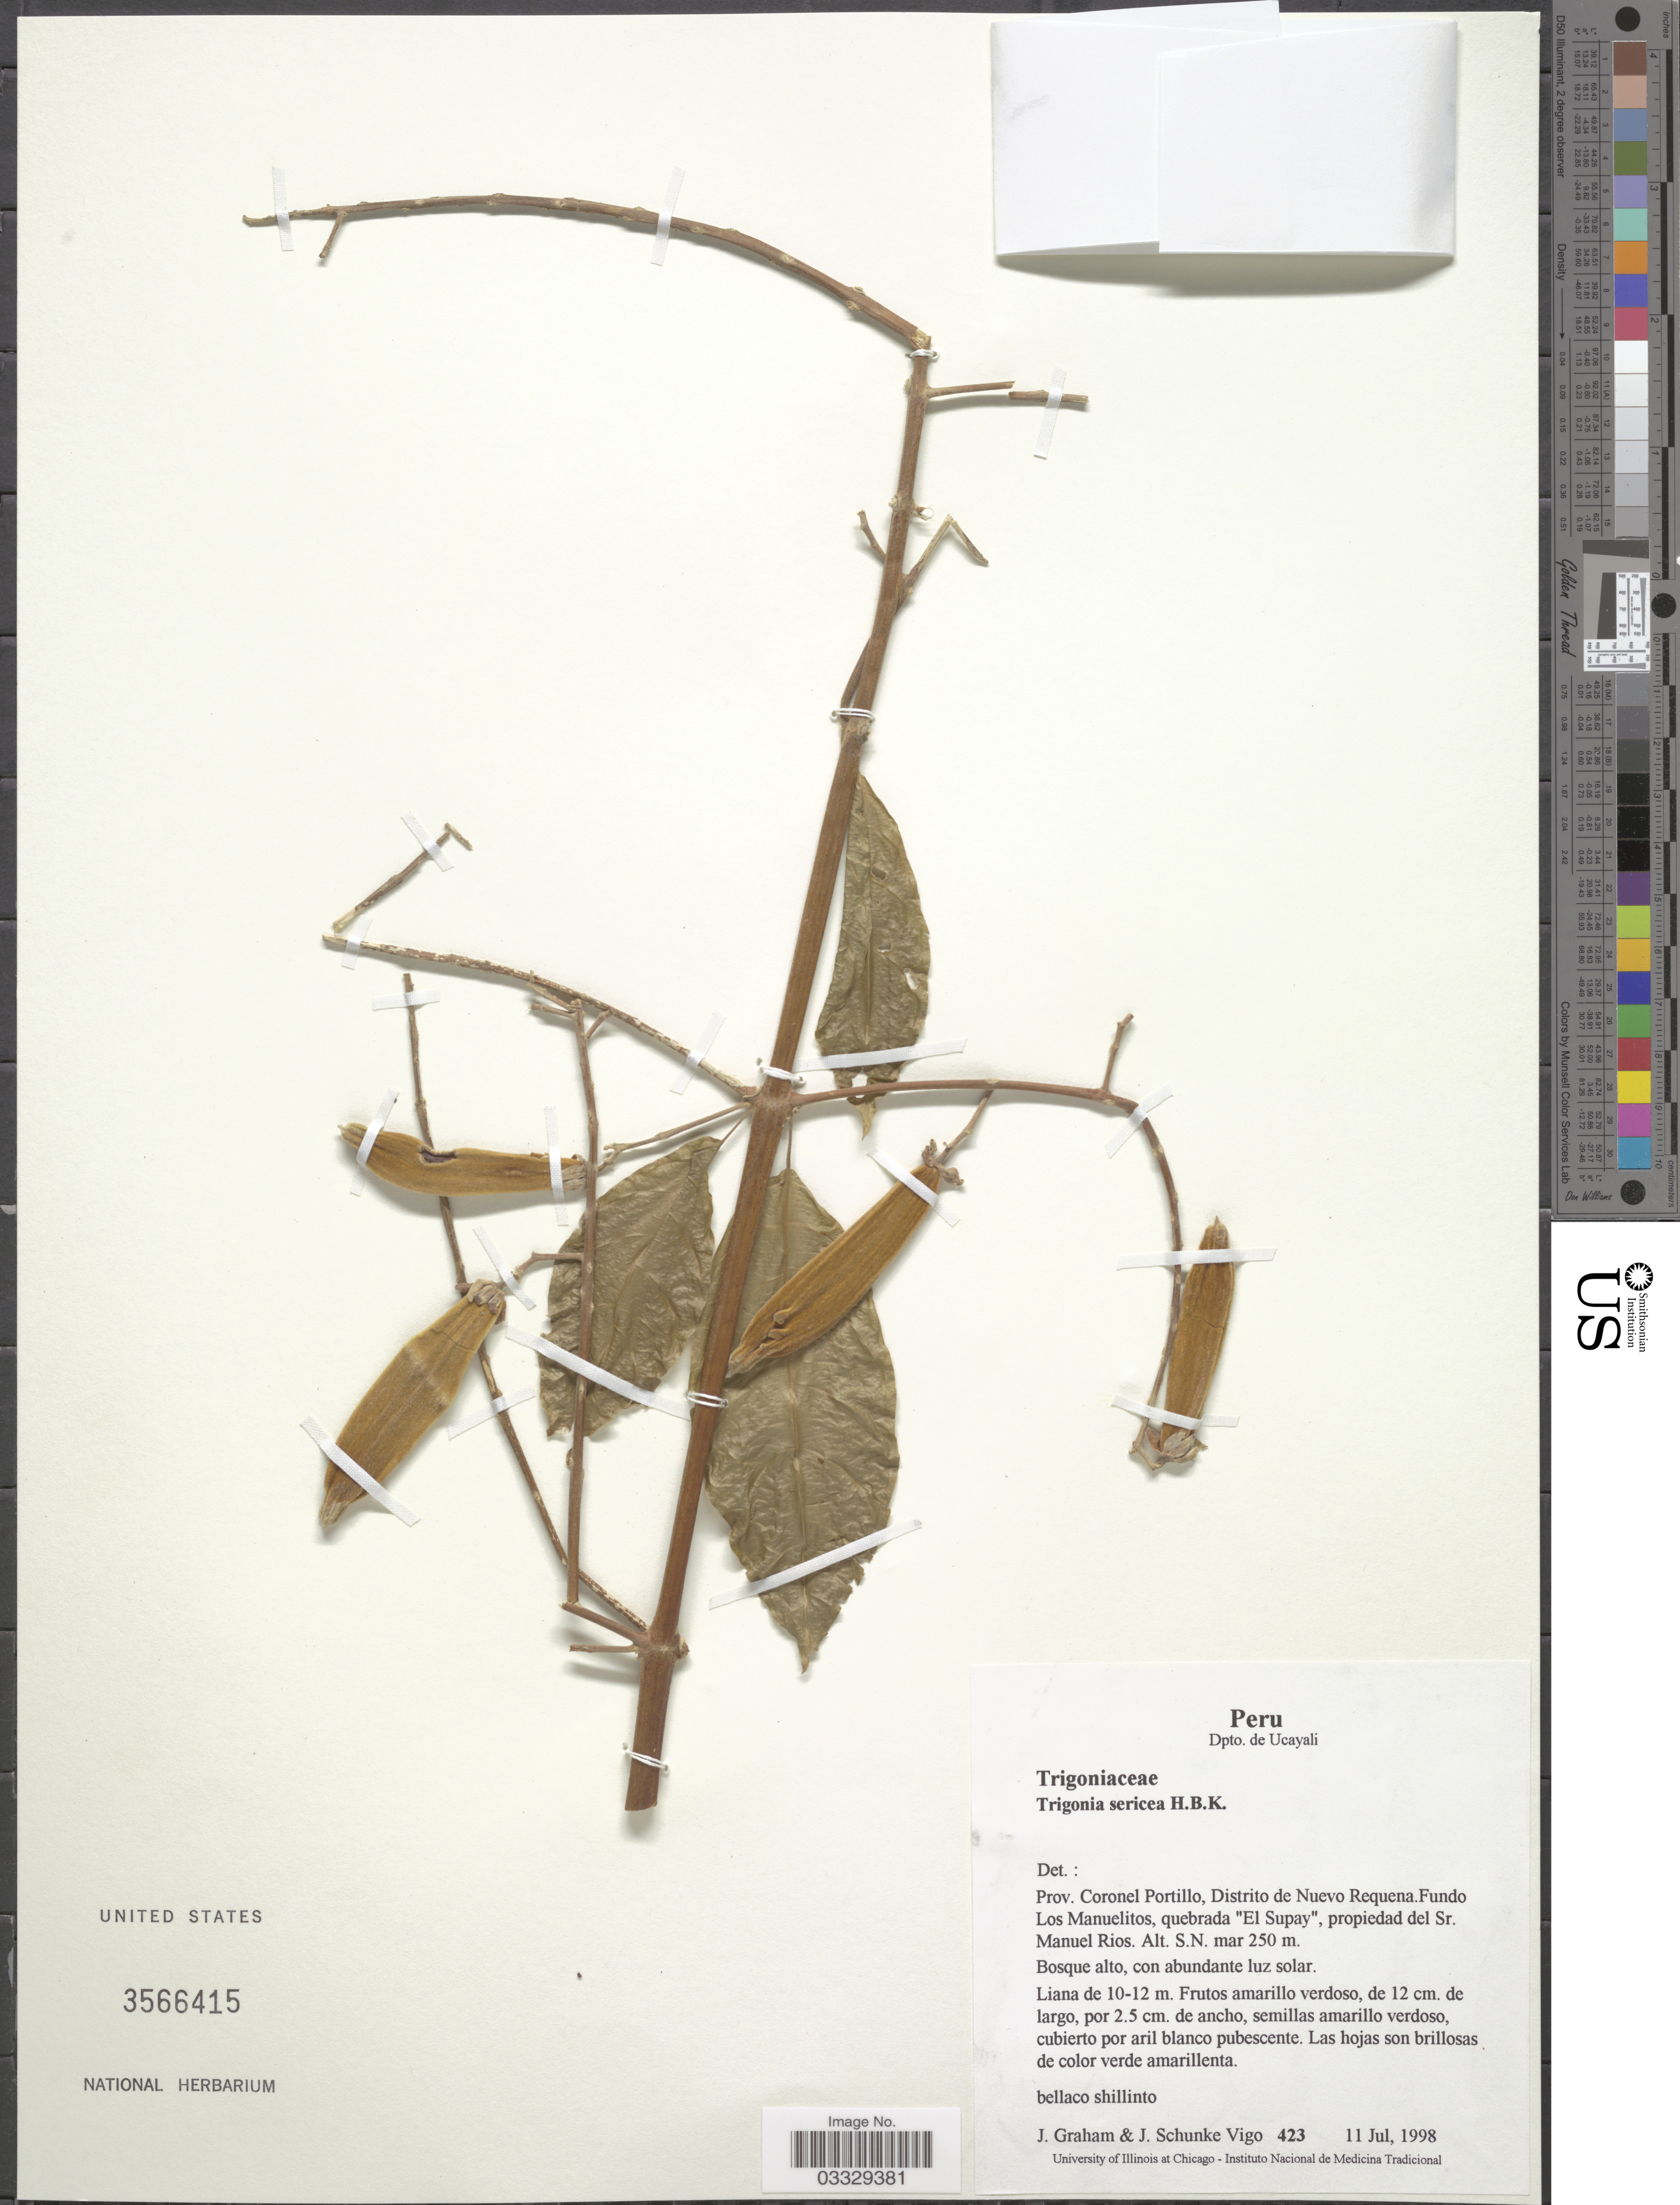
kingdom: Plantae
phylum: Tracheophyta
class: Magnoliopsida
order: Malpighiales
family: Trigoniaceae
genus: Trigonia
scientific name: Trigonia sericea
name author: Kunth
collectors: J. Graham & J. Schunke Vigo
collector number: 423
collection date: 1998-07-11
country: Peru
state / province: Ucayali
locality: Dpto. de Ucayali. Prov. Coronel Portillo, Distrito de Nuevo Requena. Fundo Los Manuelitos quebrada "El Supay", propiedad del Sr. Manuel Rios.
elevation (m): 250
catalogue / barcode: US 3566415